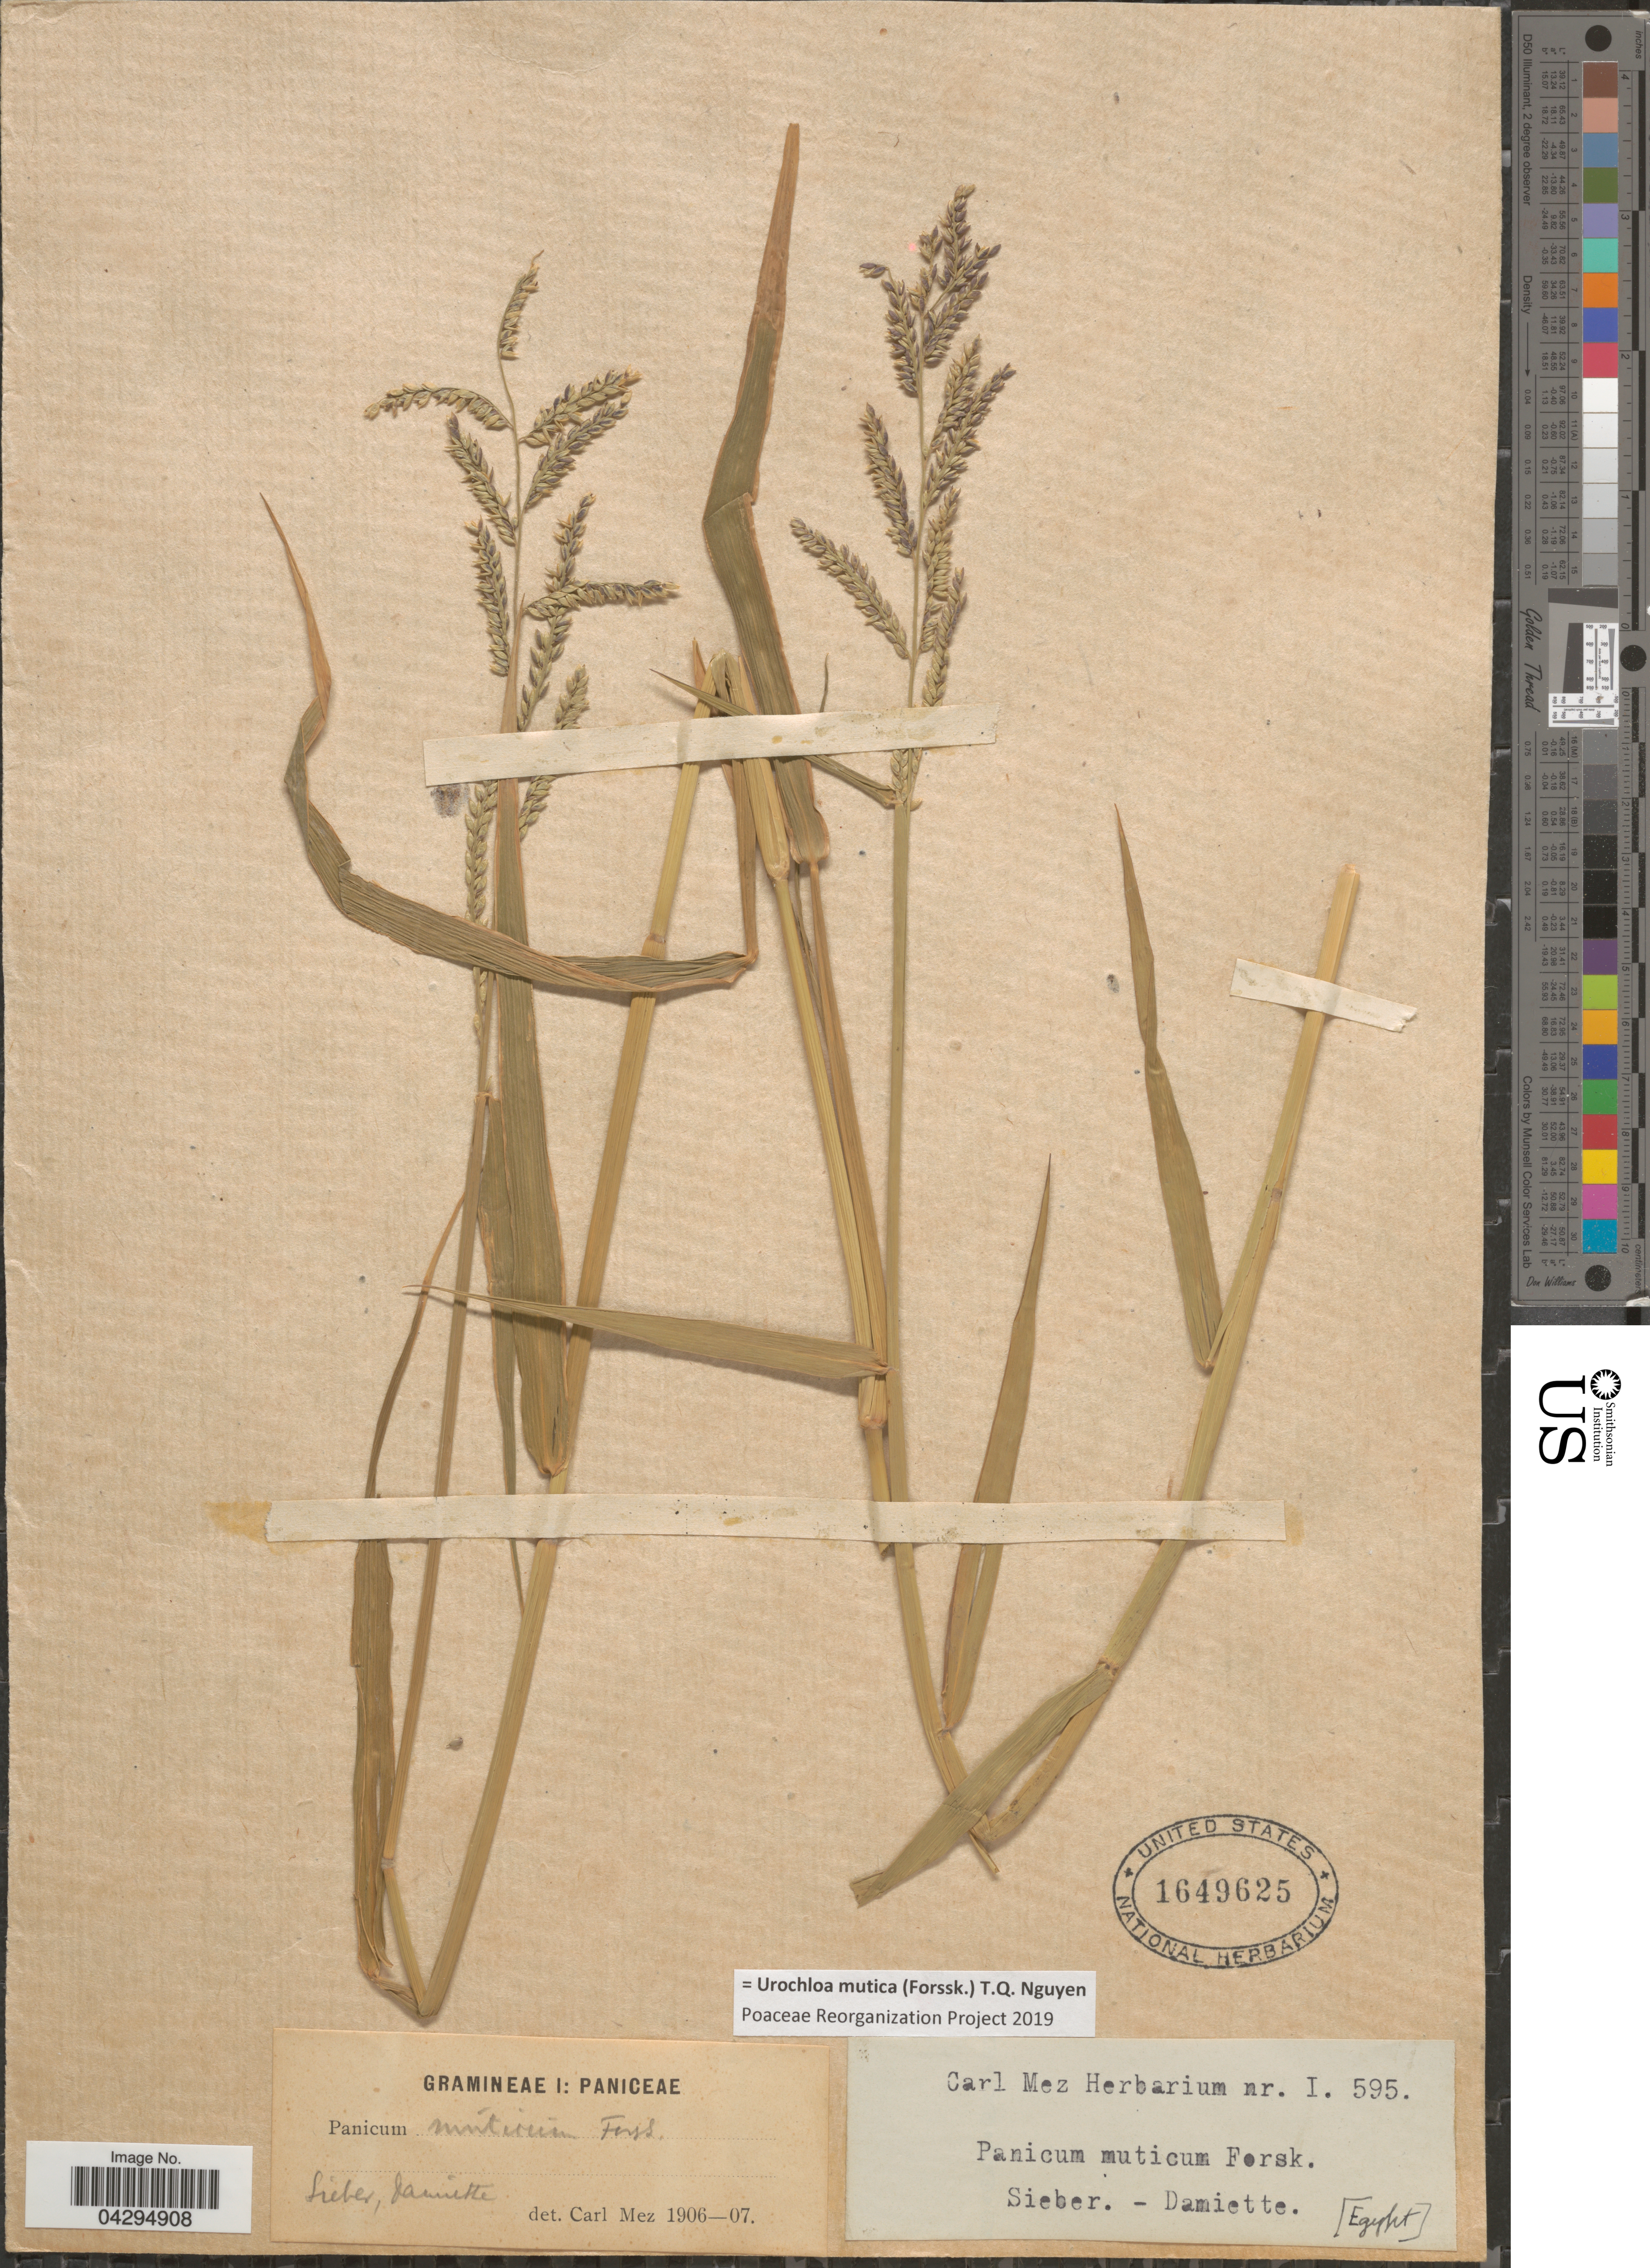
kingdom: Plantae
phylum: Tracheophyta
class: Liliopsida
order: Poales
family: Poaceae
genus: Urochloa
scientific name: Urochloa mutica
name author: (Forssk.) T.Q. Nguyen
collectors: -- Sieber & Damiette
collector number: I.595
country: Egypt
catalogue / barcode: US 1649625